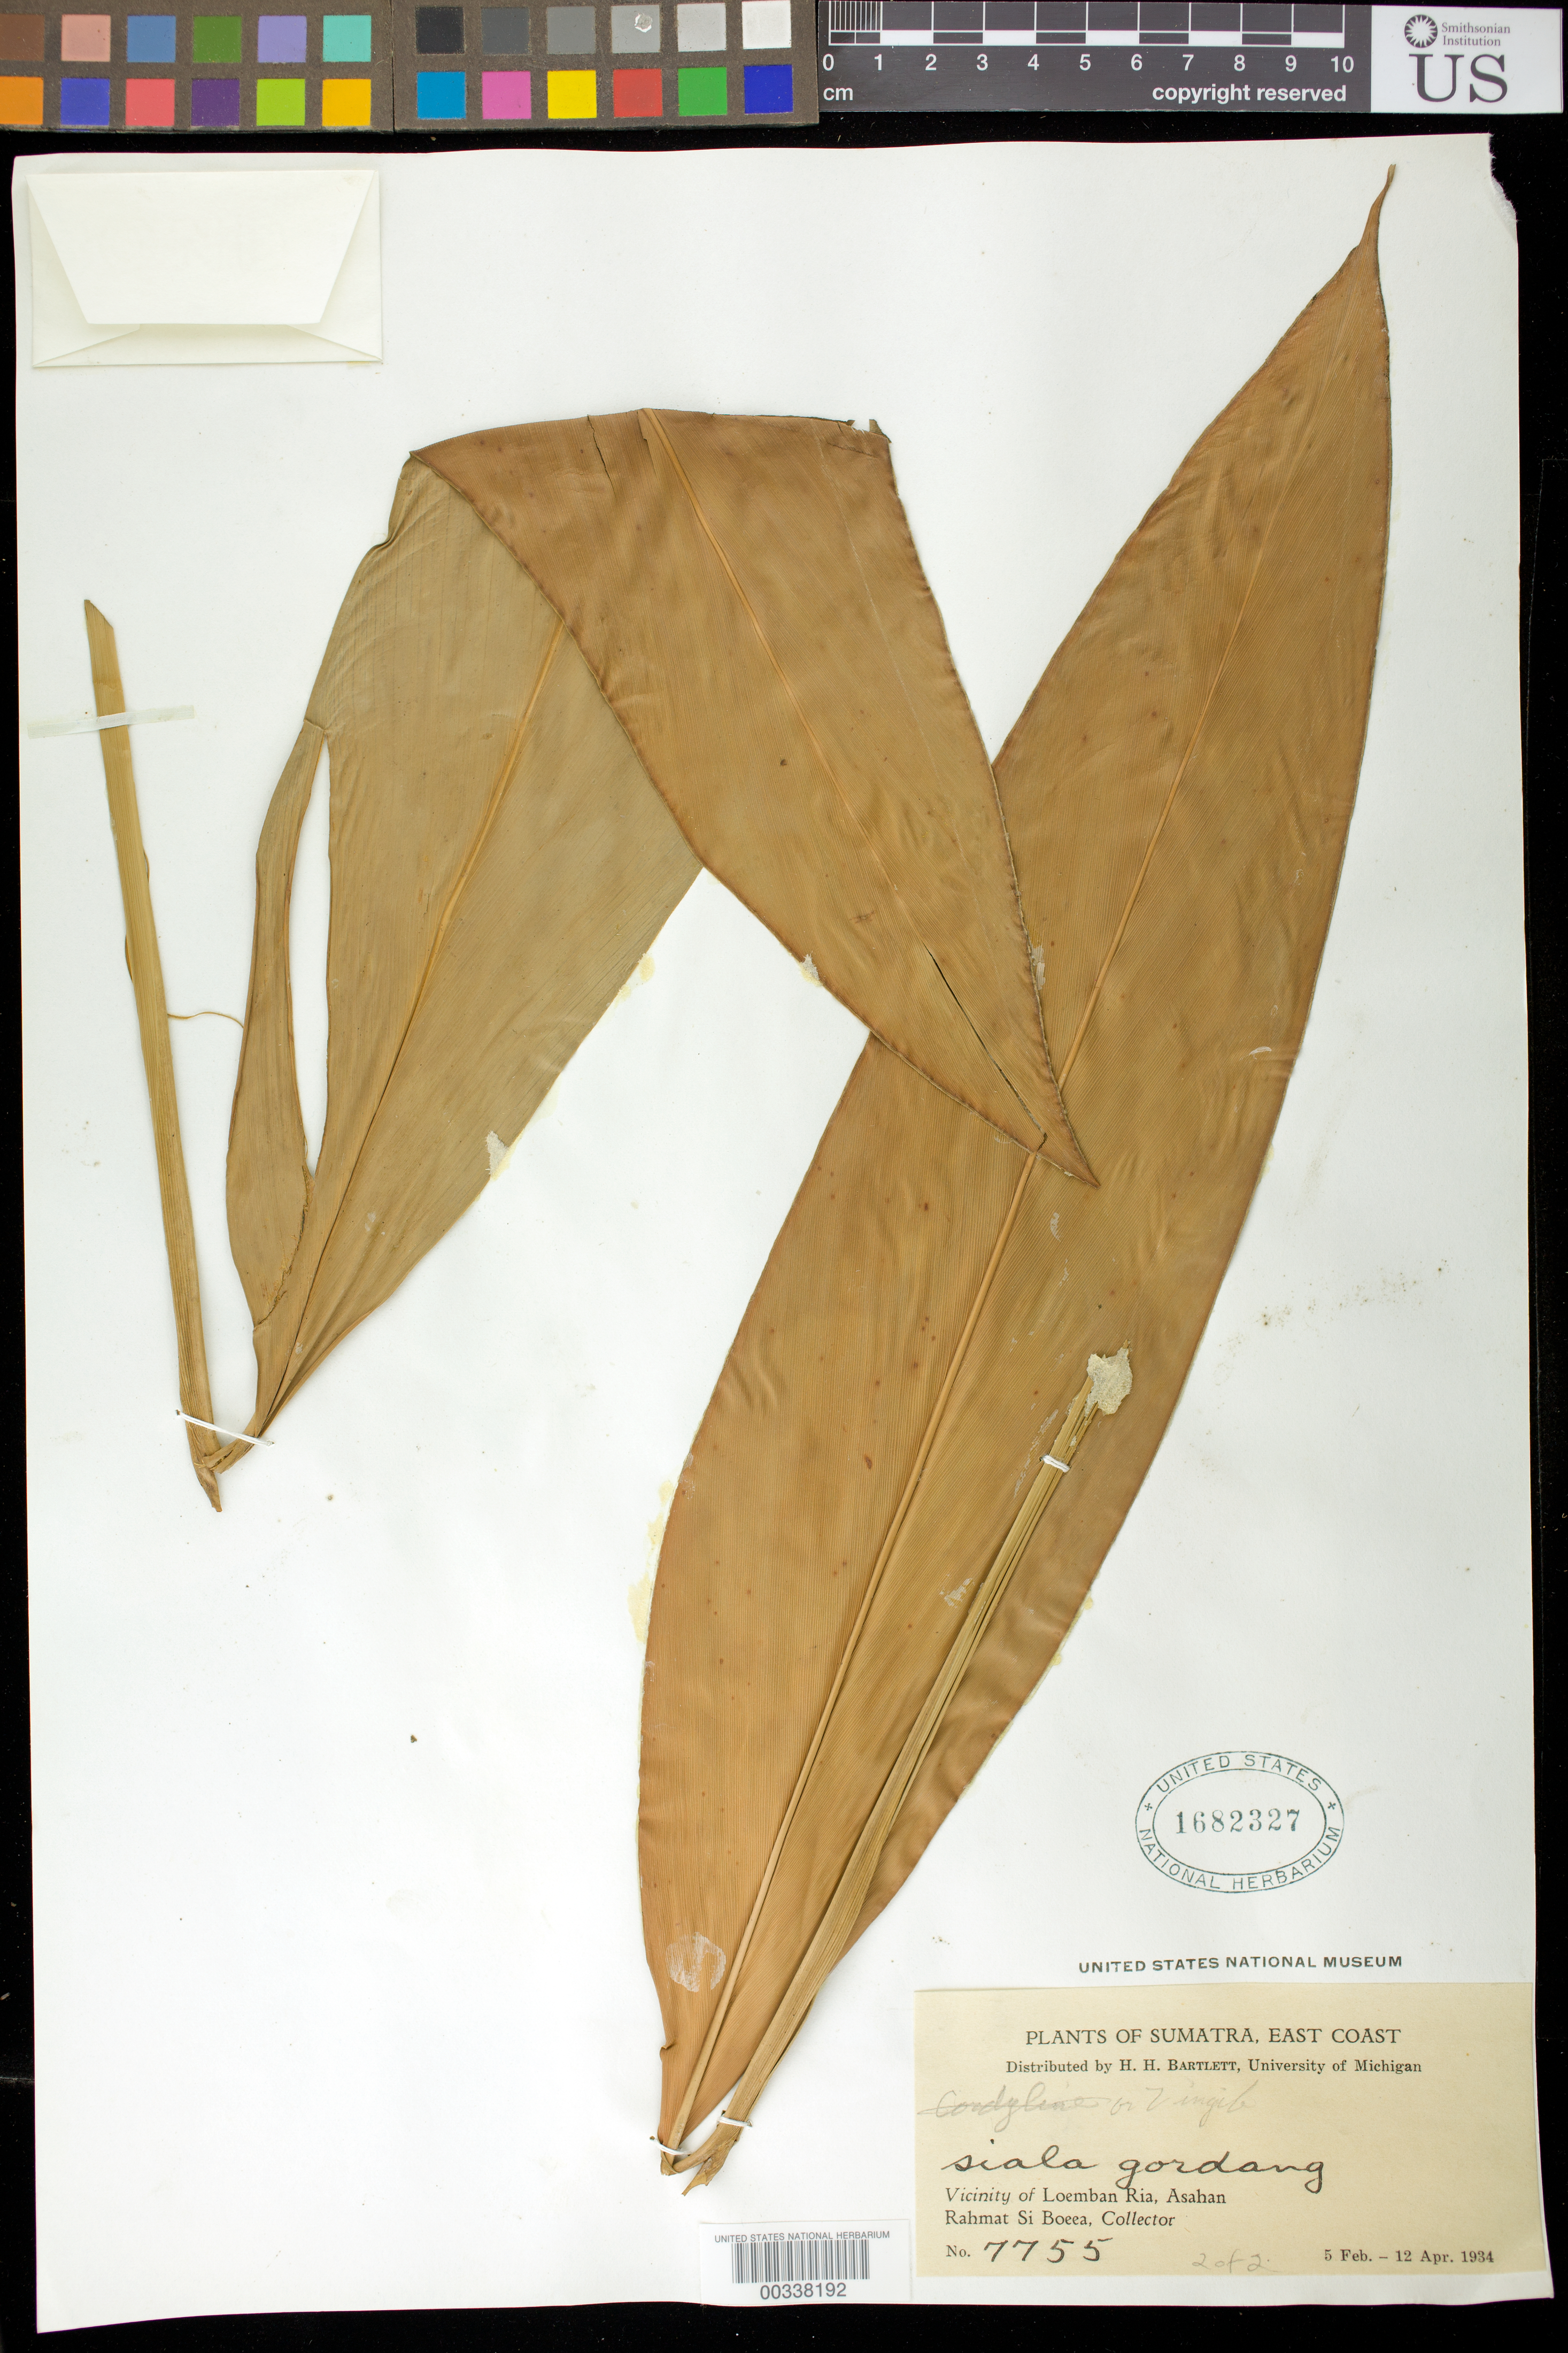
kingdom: Plantae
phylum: Tracheophyta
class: Liliopsida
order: Zingiberales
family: Zingiberaceae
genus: Geostachys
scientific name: Geostachys sp.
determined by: Newman, M. F.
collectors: Rahmat Si Boeea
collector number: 7755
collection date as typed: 05 Feb 1934 to 12 Apr 1934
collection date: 1934-02-05/1934-04-12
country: Indonesia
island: Sumatra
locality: East coast, vicinity of loemban ria, asahan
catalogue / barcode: US 1682327